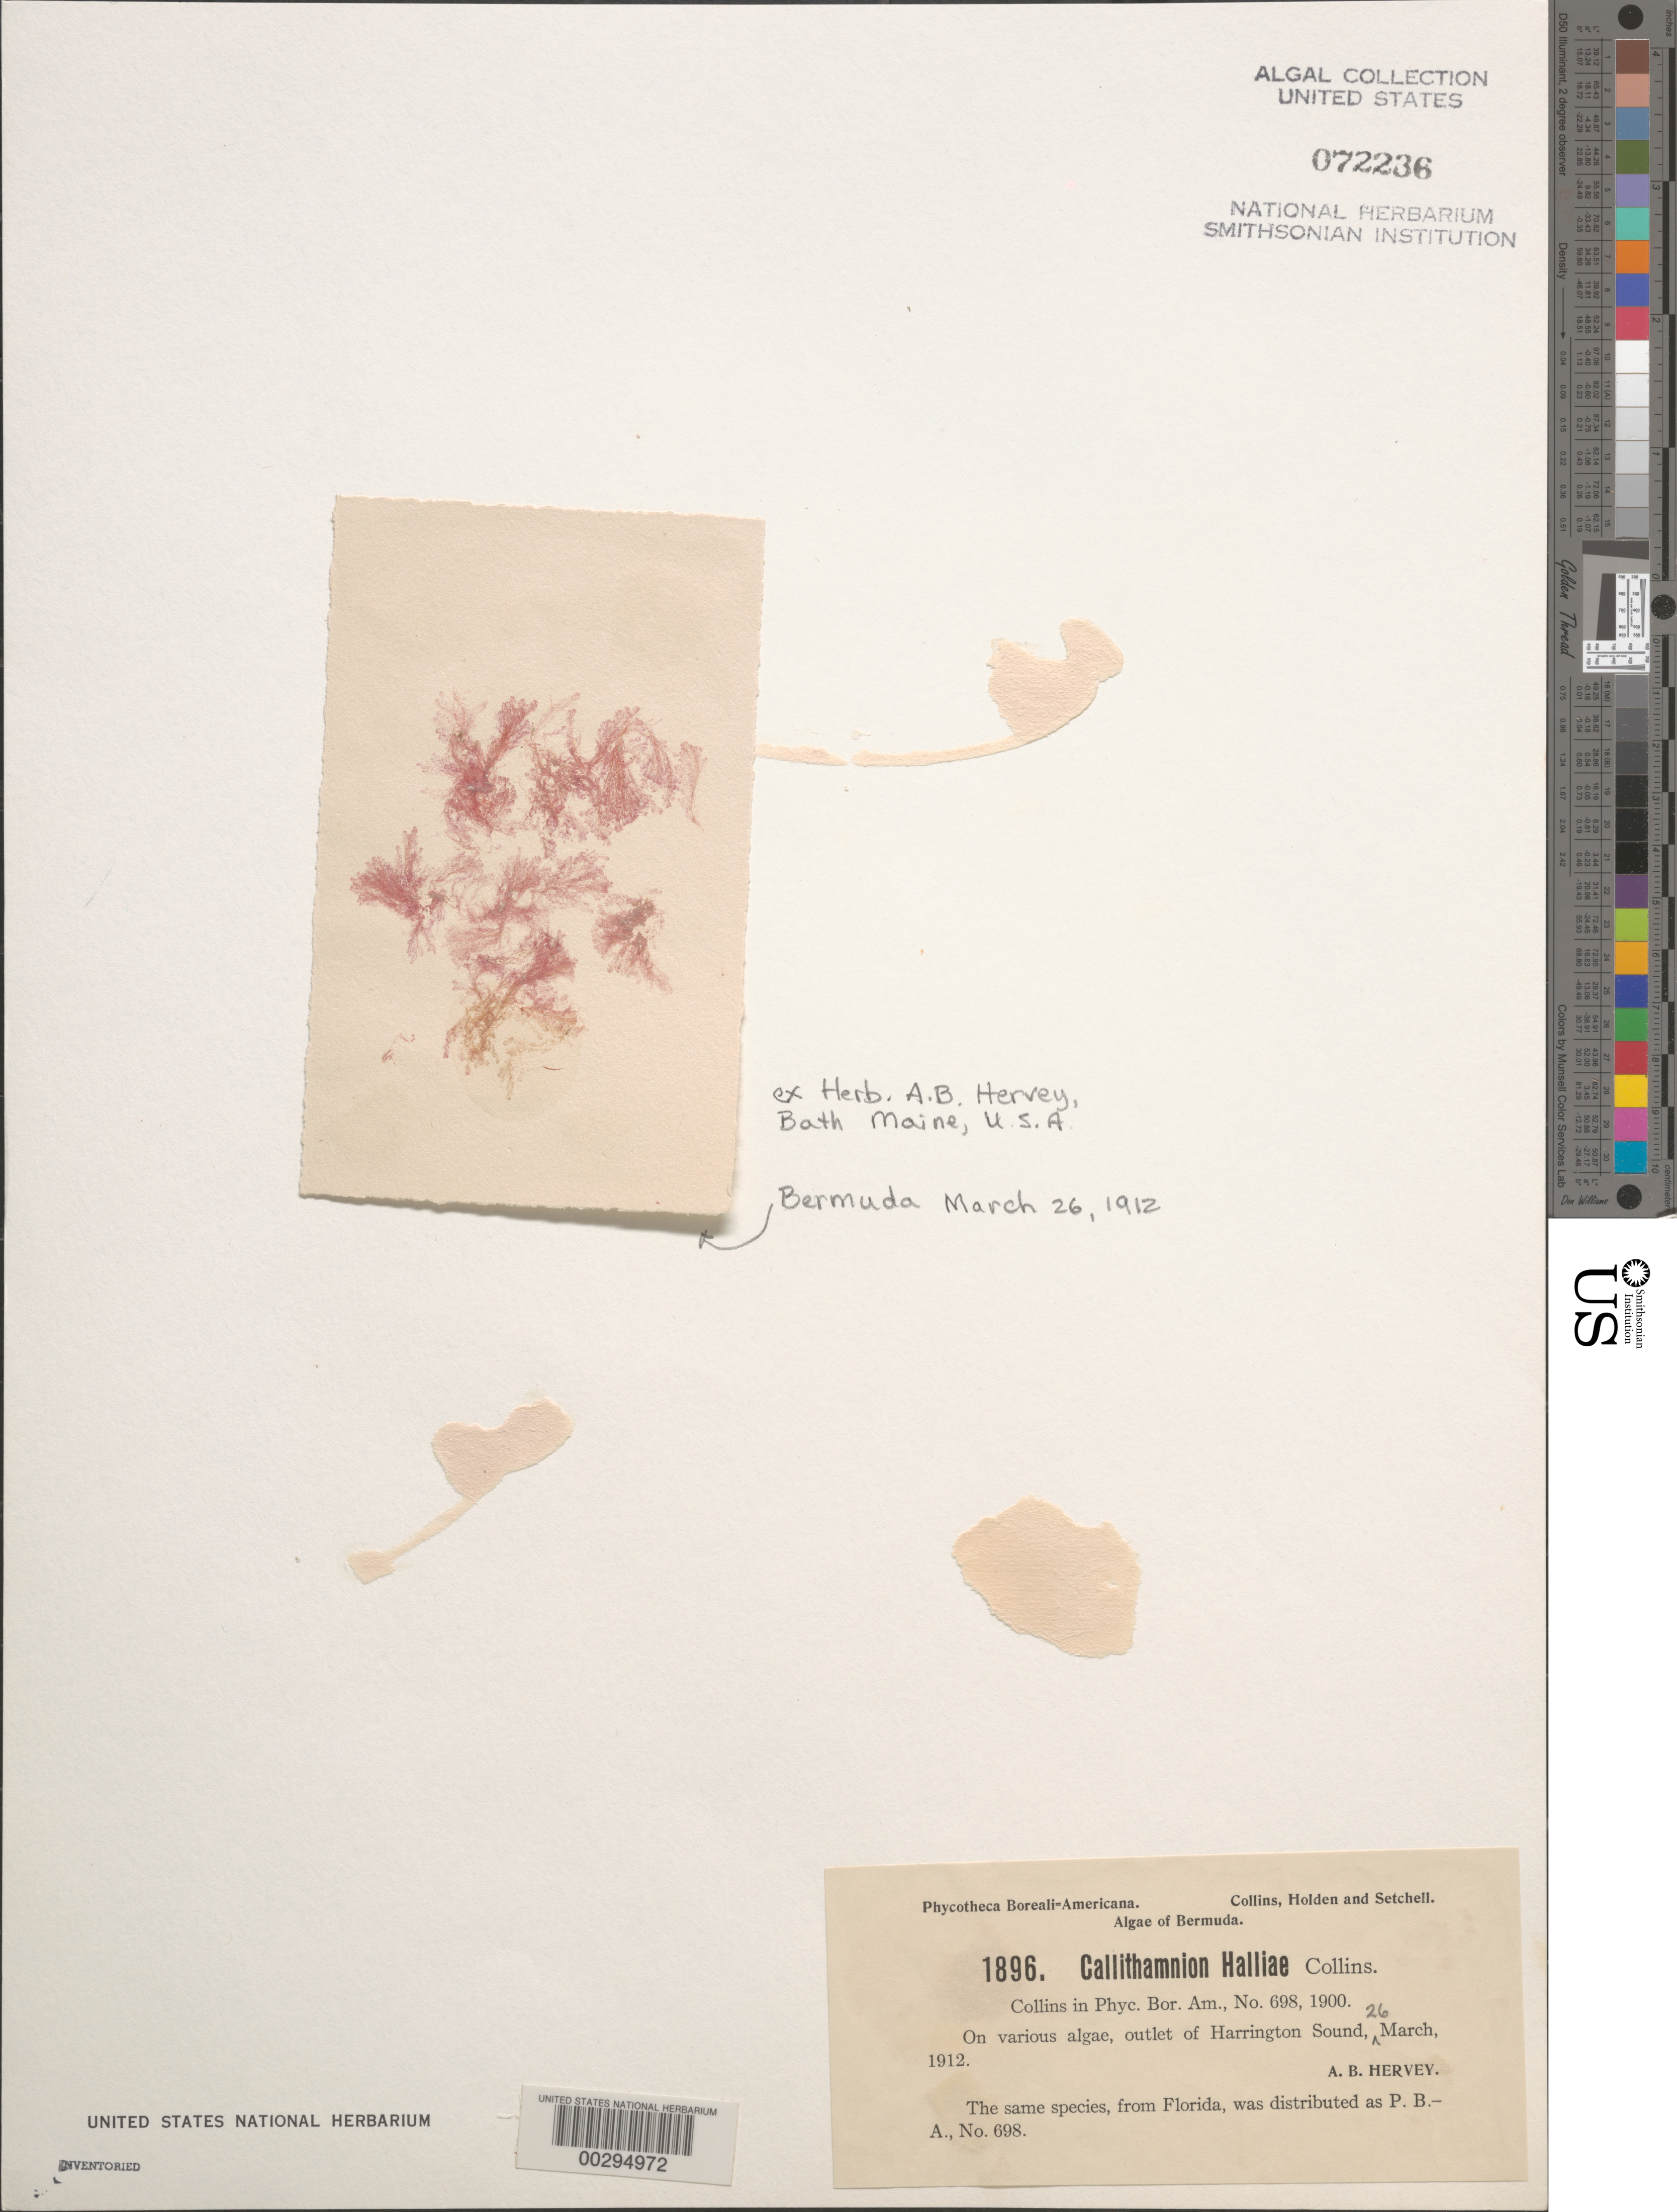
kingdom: Plantae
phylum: Rhodophyta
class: Florideophyceae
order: Ceramiales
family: Callithamniaceae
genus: Aglaothamnion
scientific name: Aglaothamnion herveyi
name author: (M. Howe) N.E.Aponte et al.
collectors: A. B. Hervey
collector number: PB-A 1896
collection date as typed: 26 Mar 1912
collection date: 1912-03-26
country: Bermuda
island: Bermuda Island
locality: Harrington Sound outlet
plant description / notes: Collins, Holden & Setchell, Phycotheca Boreali-Americana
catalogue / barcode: US 72236